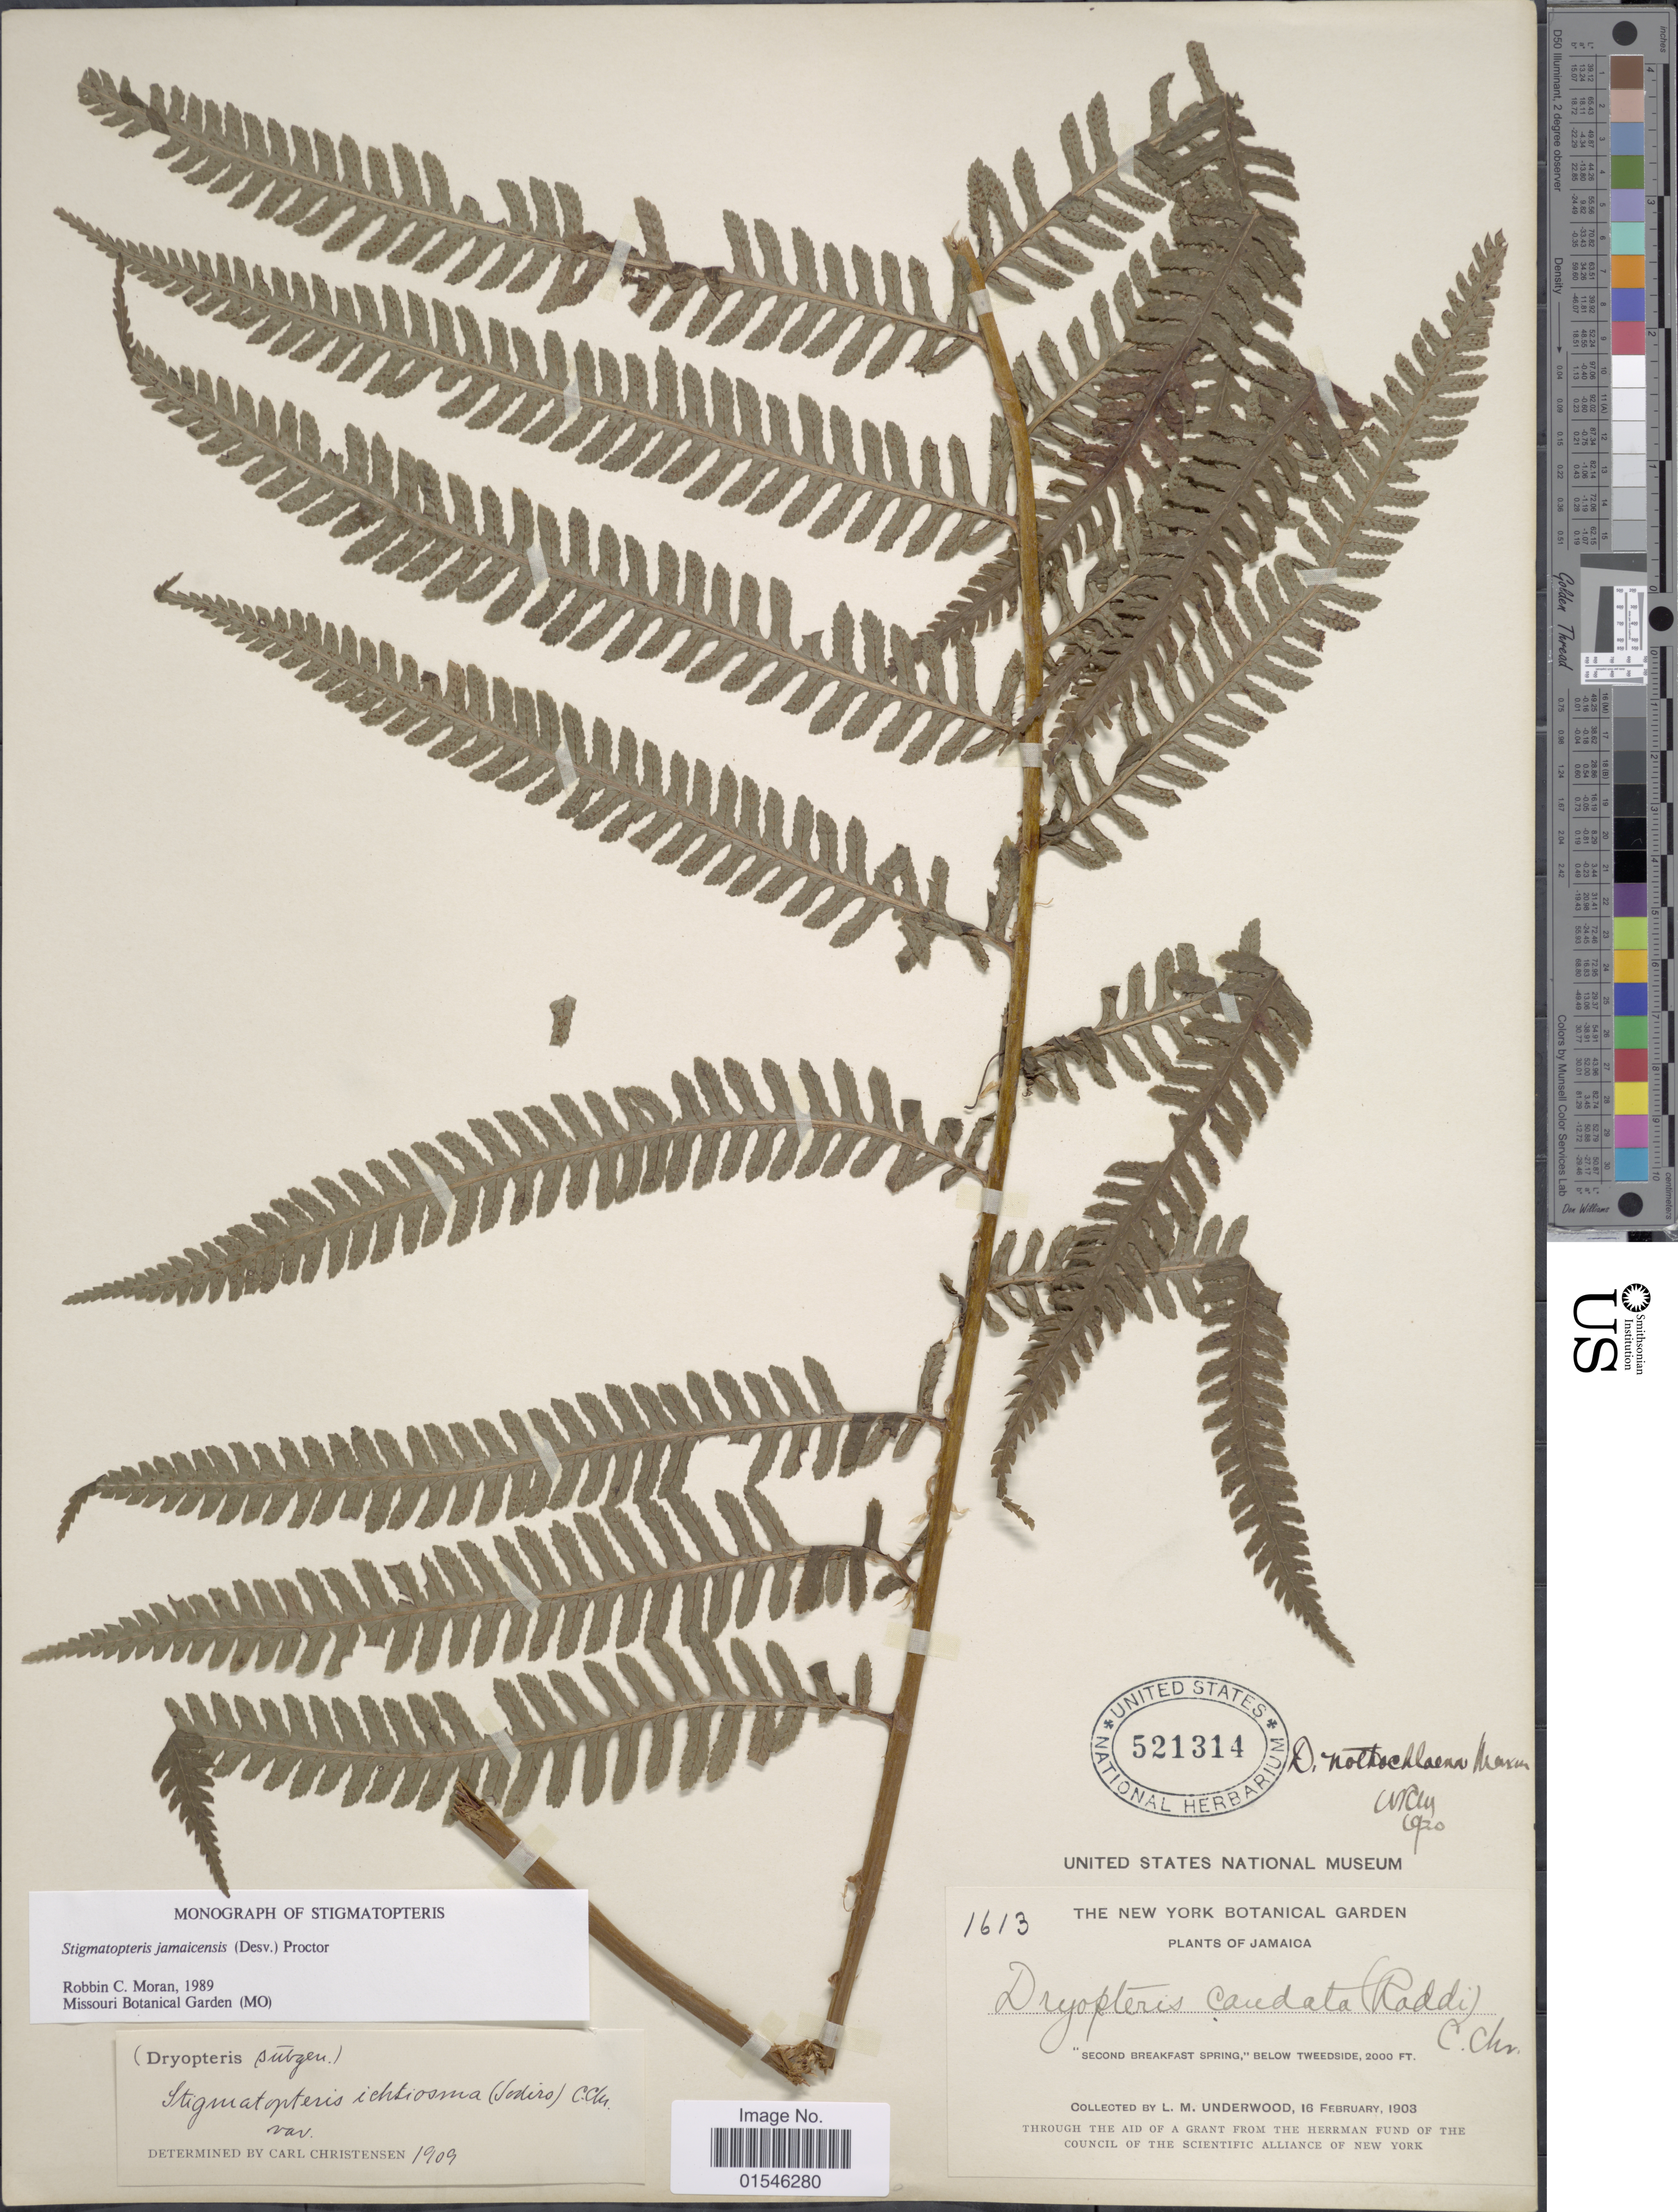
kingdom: Plantae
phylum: Tracheophyta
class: Polypodiopsida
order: Polypodiales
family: Dryopteridaceae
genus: Stigmatopteris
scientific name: Stigmatopteris jamaicensis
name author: (Desv.) Proctor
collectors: L. M. Underwood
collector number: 1613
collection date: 1903-02-16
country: Jamaica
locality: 'Second Breakfast Spring,' below Tweeside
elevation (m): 610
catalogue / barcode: US 521314